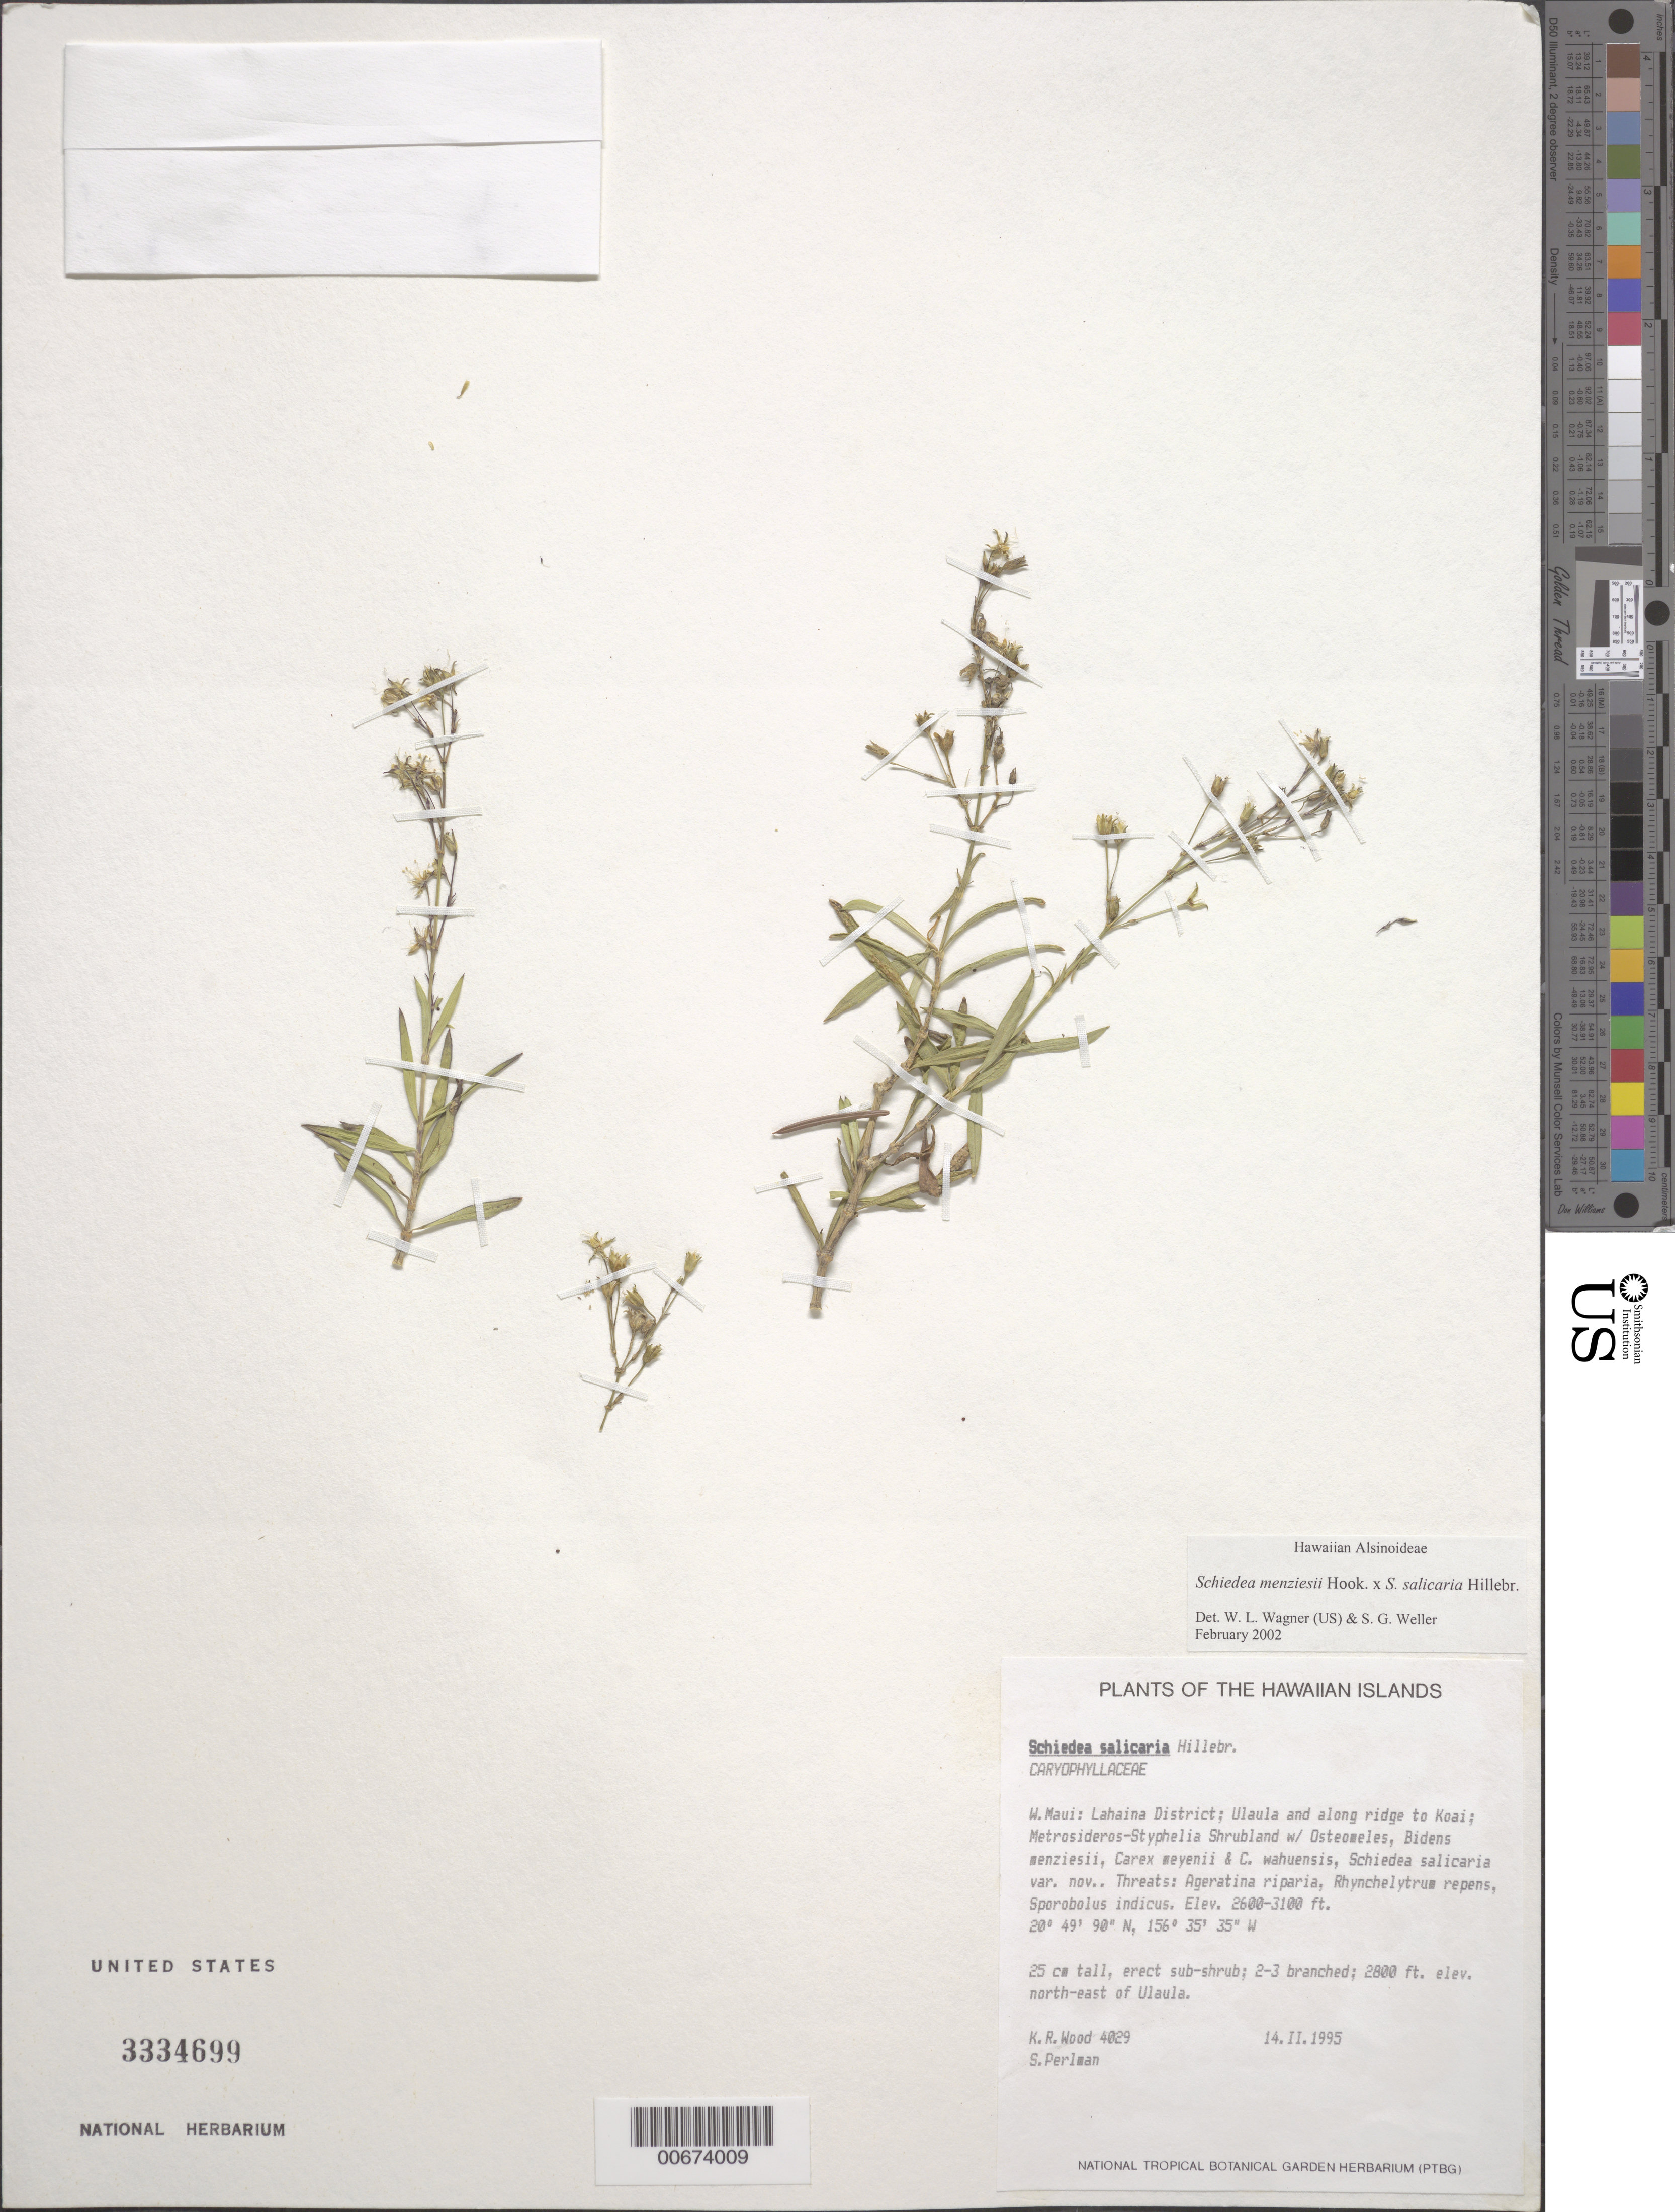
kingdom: Plantae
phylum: Tracheophyta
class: Magnoliopsida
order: Caryophyllales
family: Caryophyllaceae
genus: Schiedea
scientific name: Schiedea menziesii x S. salicaria Hillebr.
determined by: Wagner, W. L.; Weller, Stephen G.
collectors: K. R. Wood & S. P. Perlman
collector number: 4029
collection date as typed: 14 Feb 1995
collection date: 1995-02-14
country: United States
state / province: Hawaii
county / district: Maui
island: Maui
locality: West Maui, Lahaina District, Ulaula and along ridge to Koai, NE of Ulaula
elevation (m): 853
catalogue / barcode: US 3334699